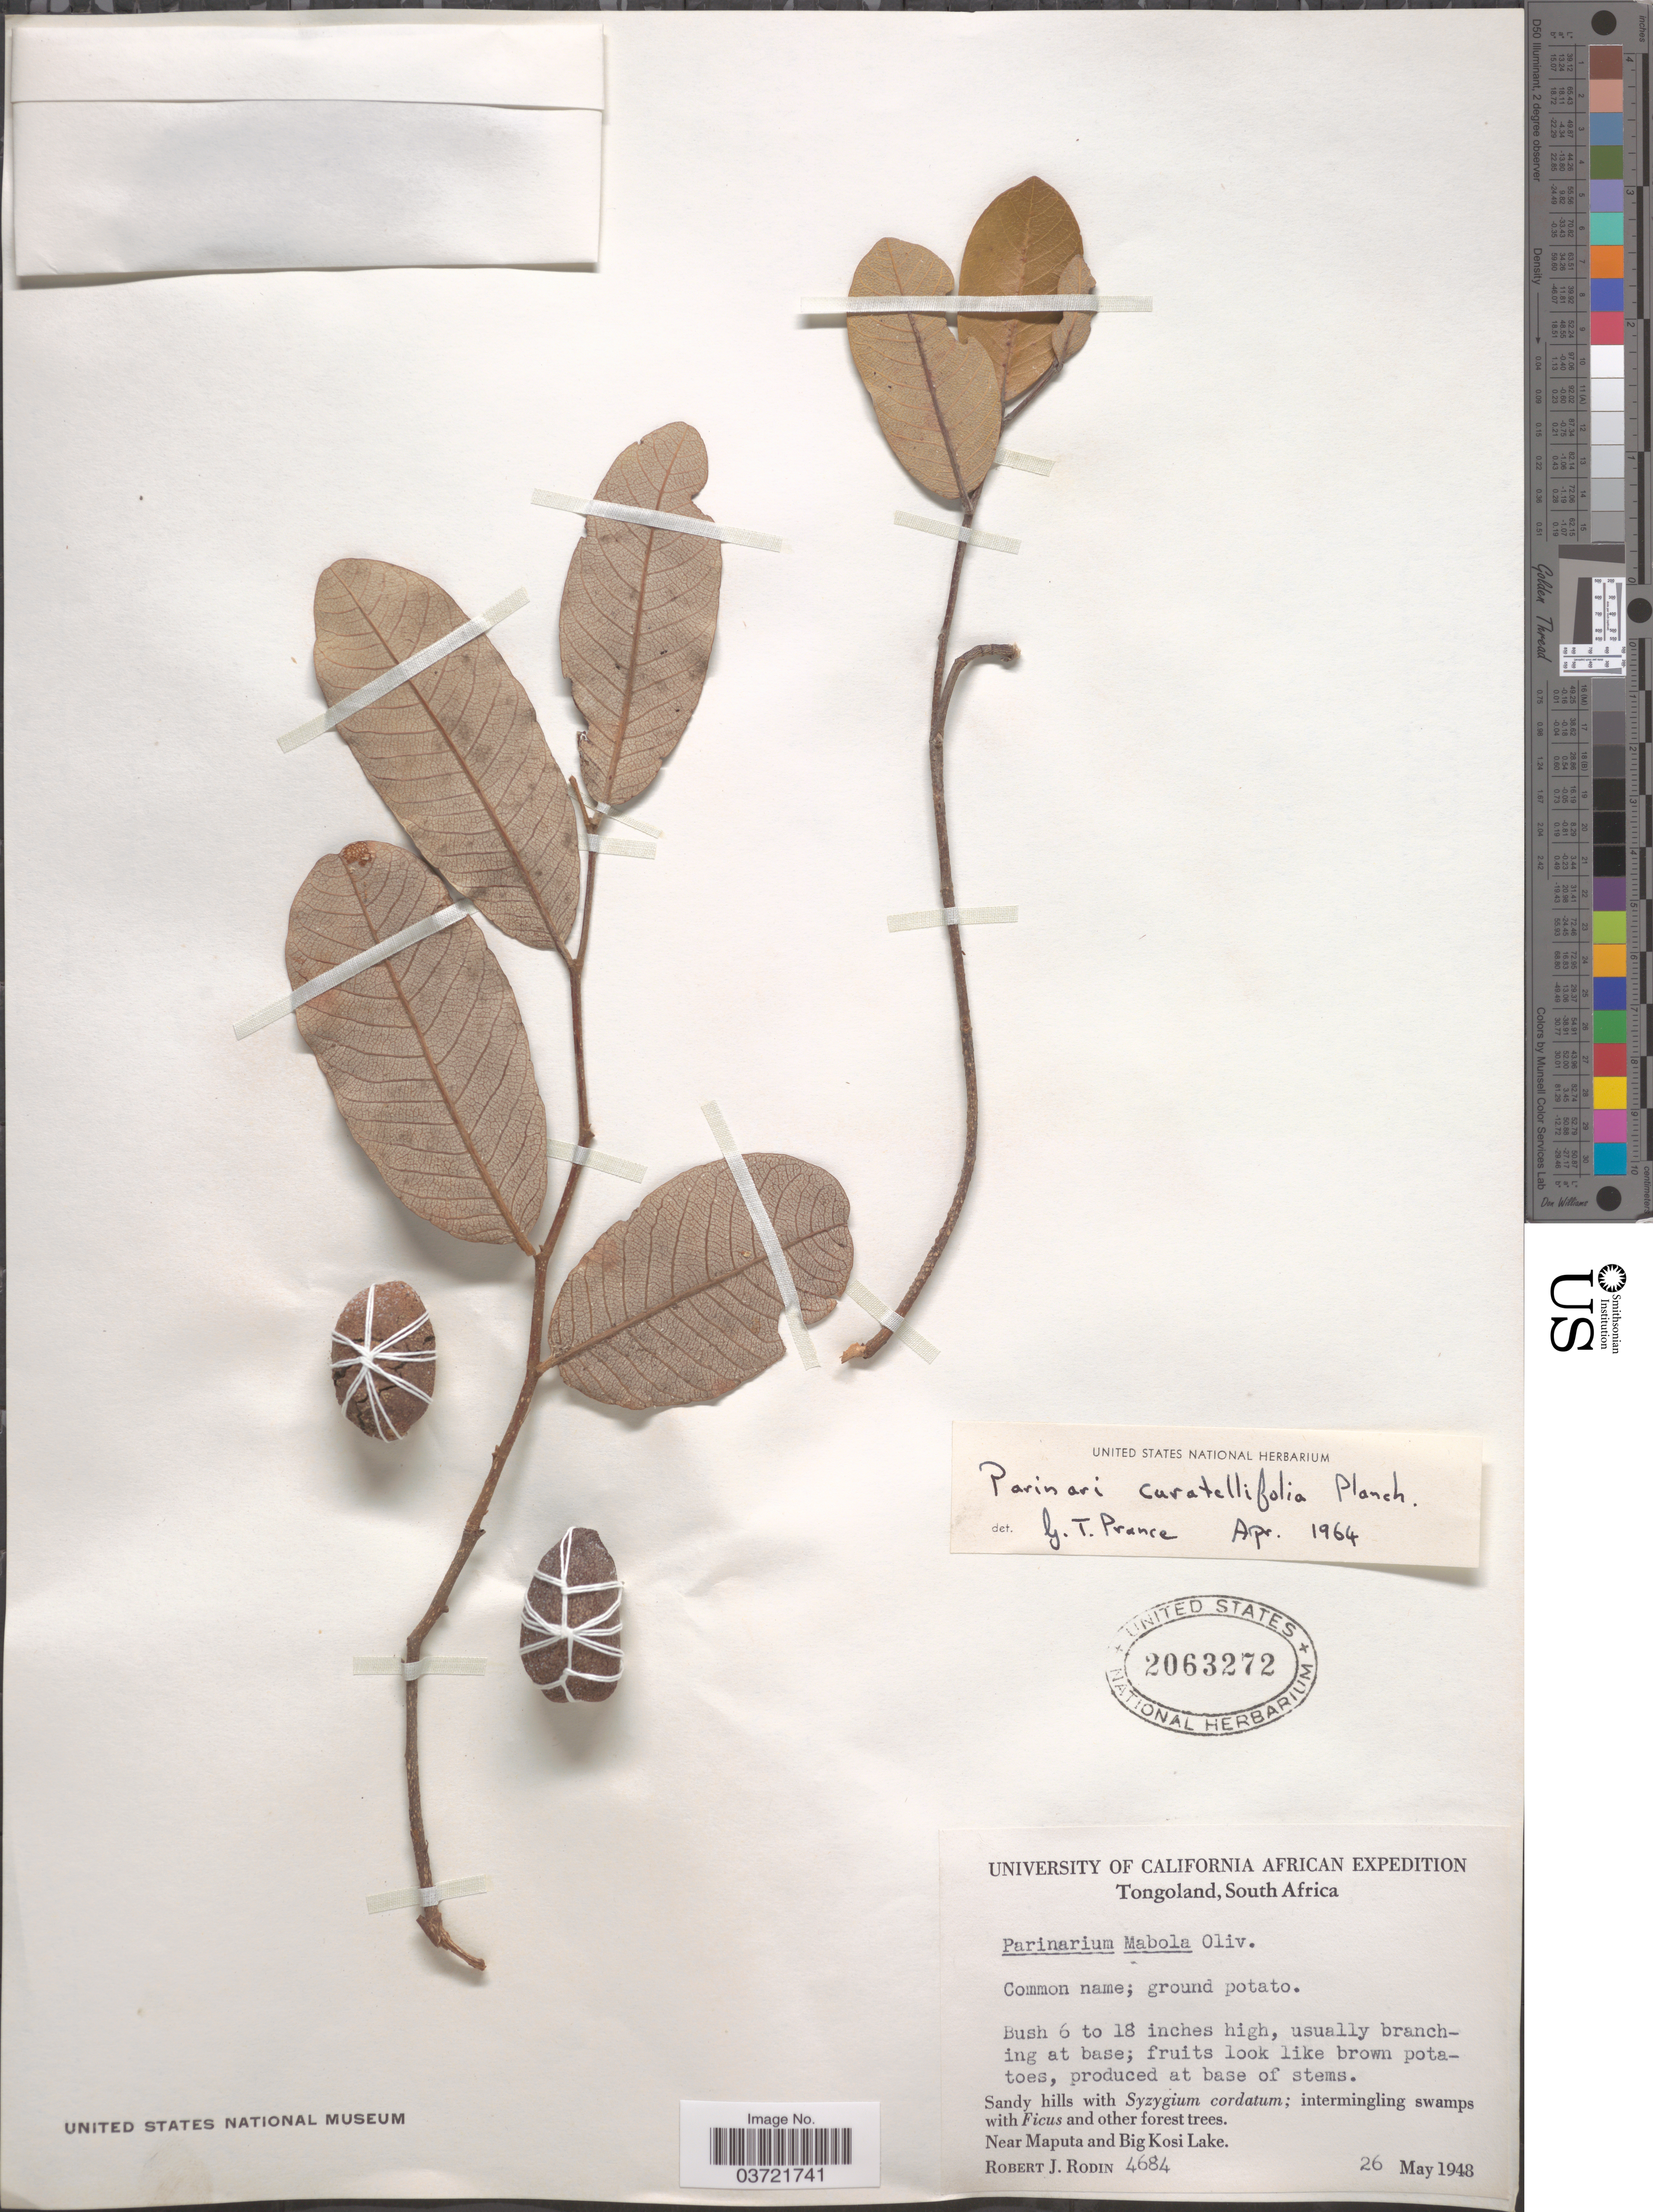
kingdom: Plantae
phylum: Tracheophyta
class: Magnoliopsida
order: Malpighiales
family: Chrysobalanaceae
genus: Parinari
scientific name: Parinari curatellifolia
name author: Planch. ex Benth.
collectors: R. J. Rodin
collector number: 4684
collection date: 1948-05-26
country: South Africa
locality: Tongoland. Near Maputa and Big Kosi Lake.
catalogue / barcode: US 2063272